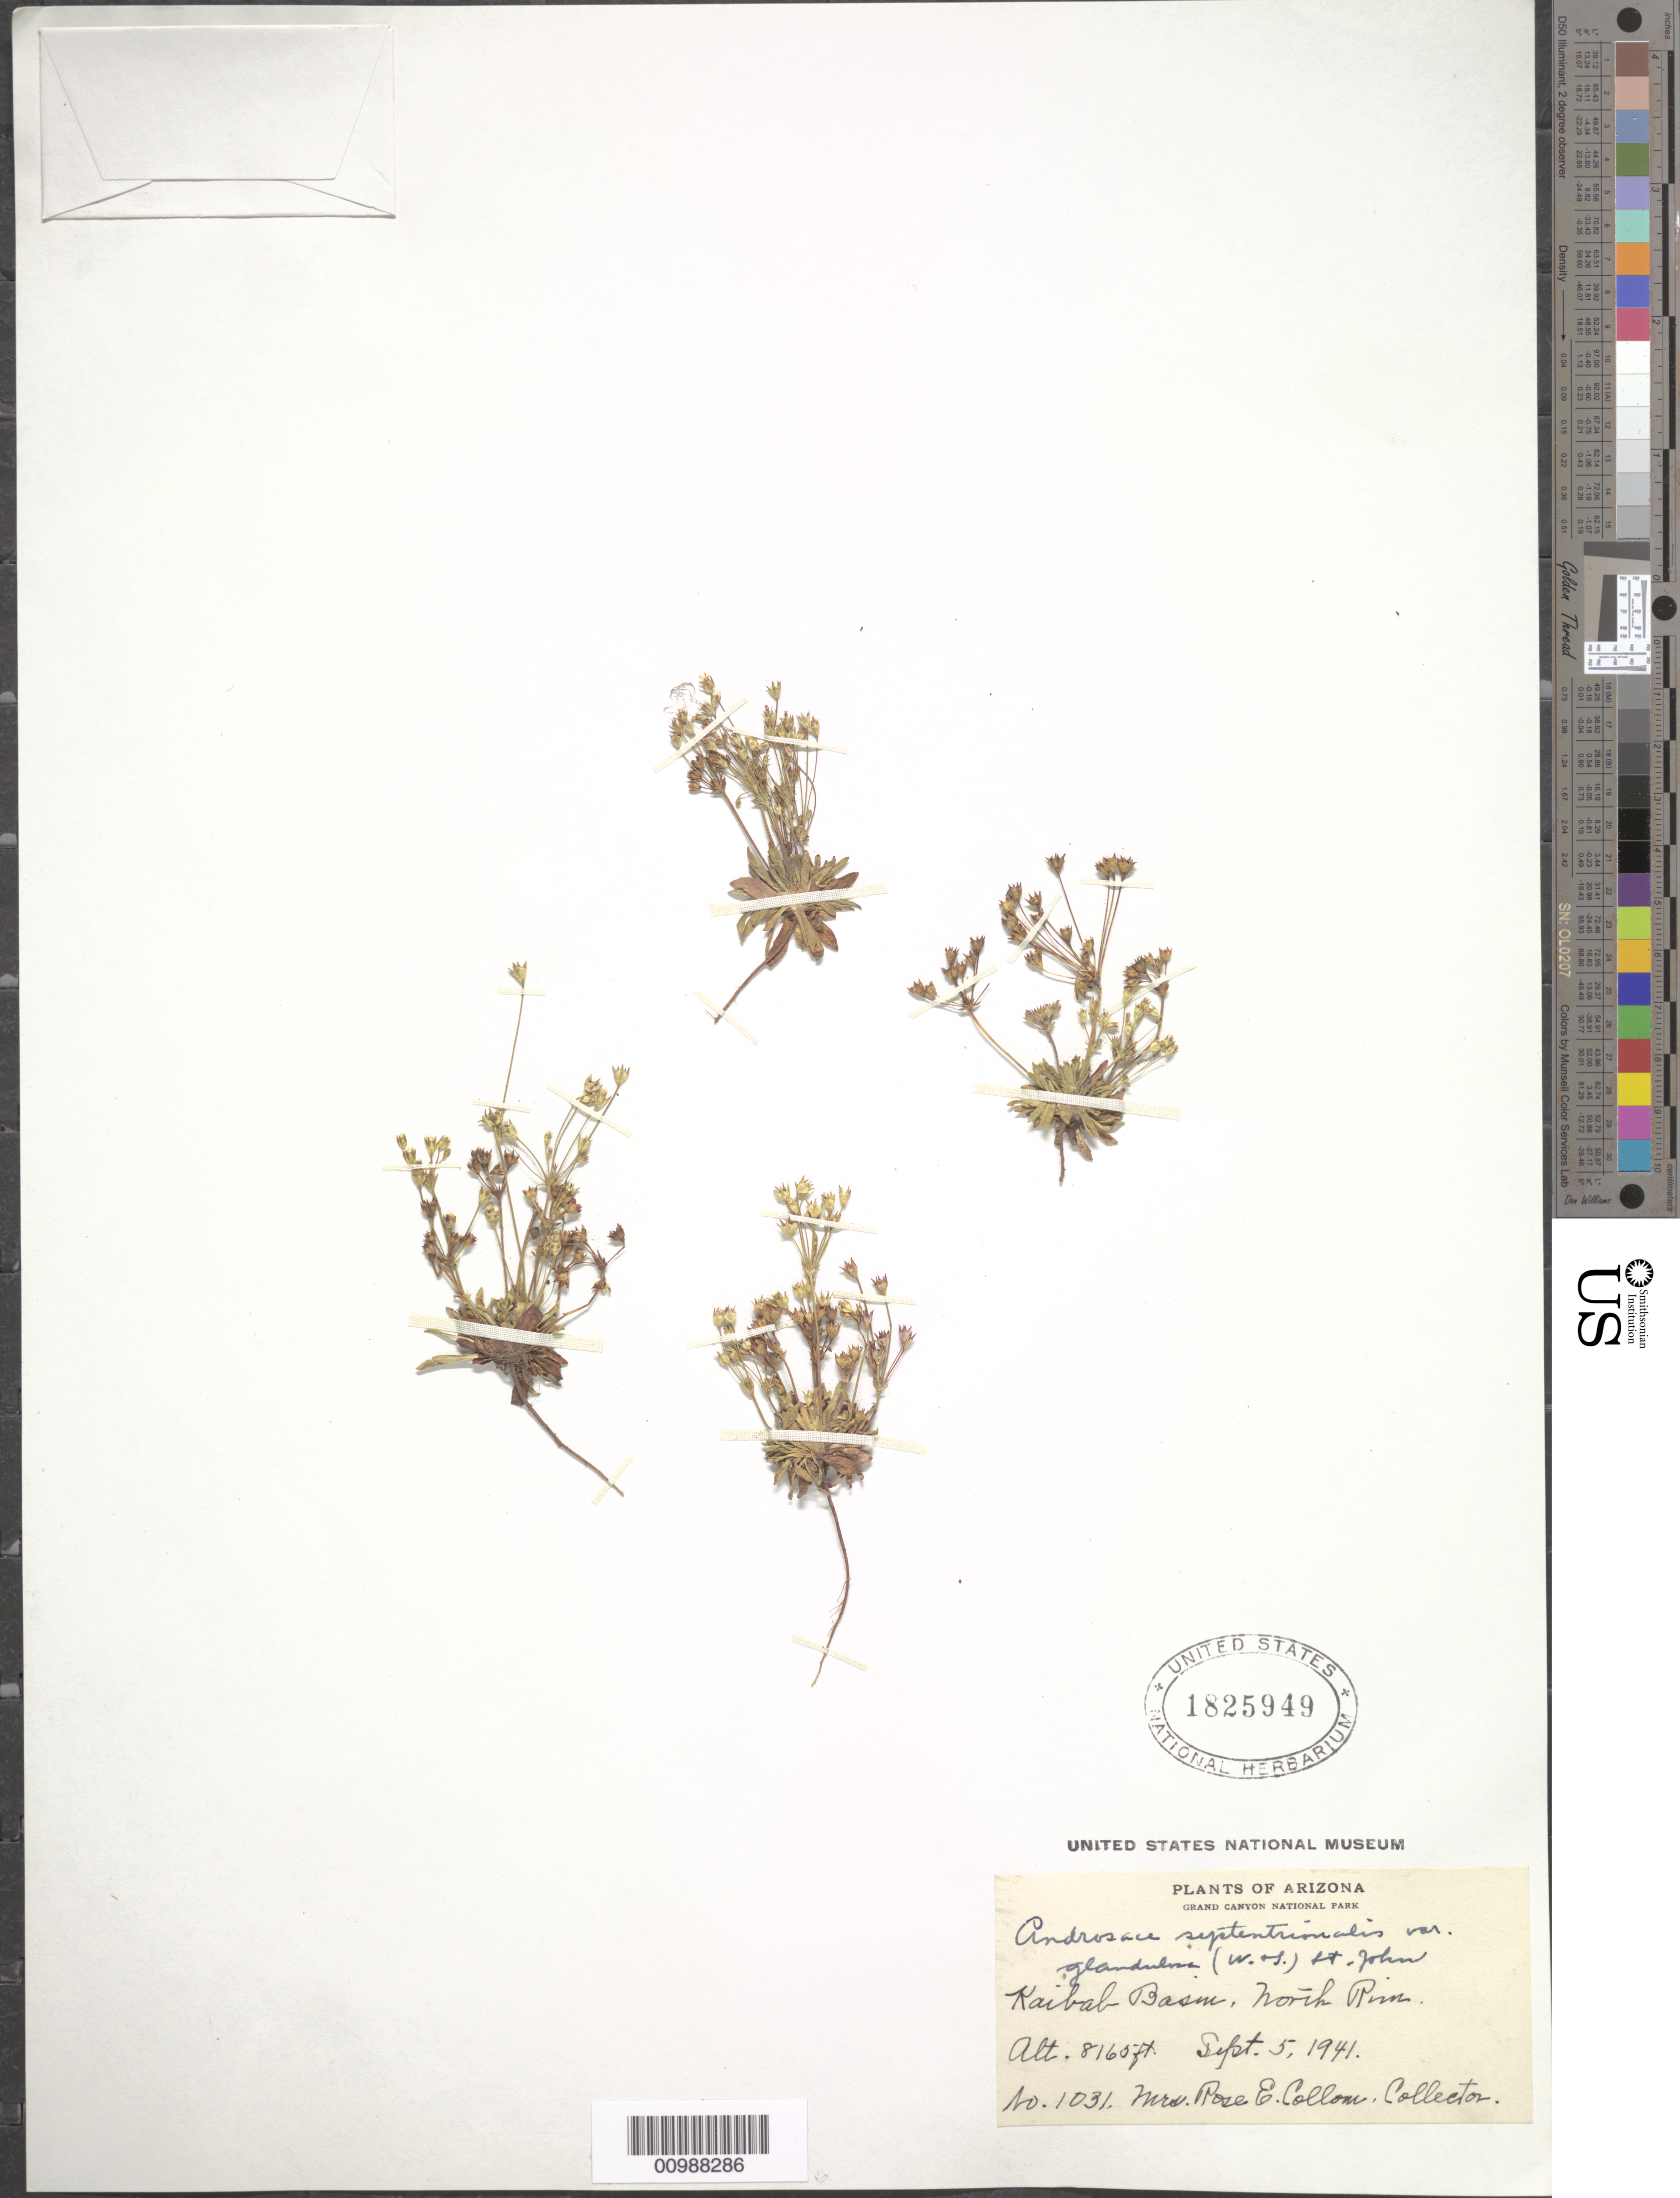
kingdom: Plantae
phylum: Tracheophyta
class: Magnoliopsida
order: Ericales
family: Primulaceae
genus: Androsace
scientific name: Androsace septentrionalis var. glandulosa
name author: (Wooton & Standl.) H. St. John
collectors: R. E. Collom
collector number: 1031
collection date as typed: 05 Sep 1941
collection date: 1941-09-05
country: United States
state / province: Arizona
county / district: Coconino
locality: Kaibab Basin, Grand Canyon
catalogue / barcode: US 1825949